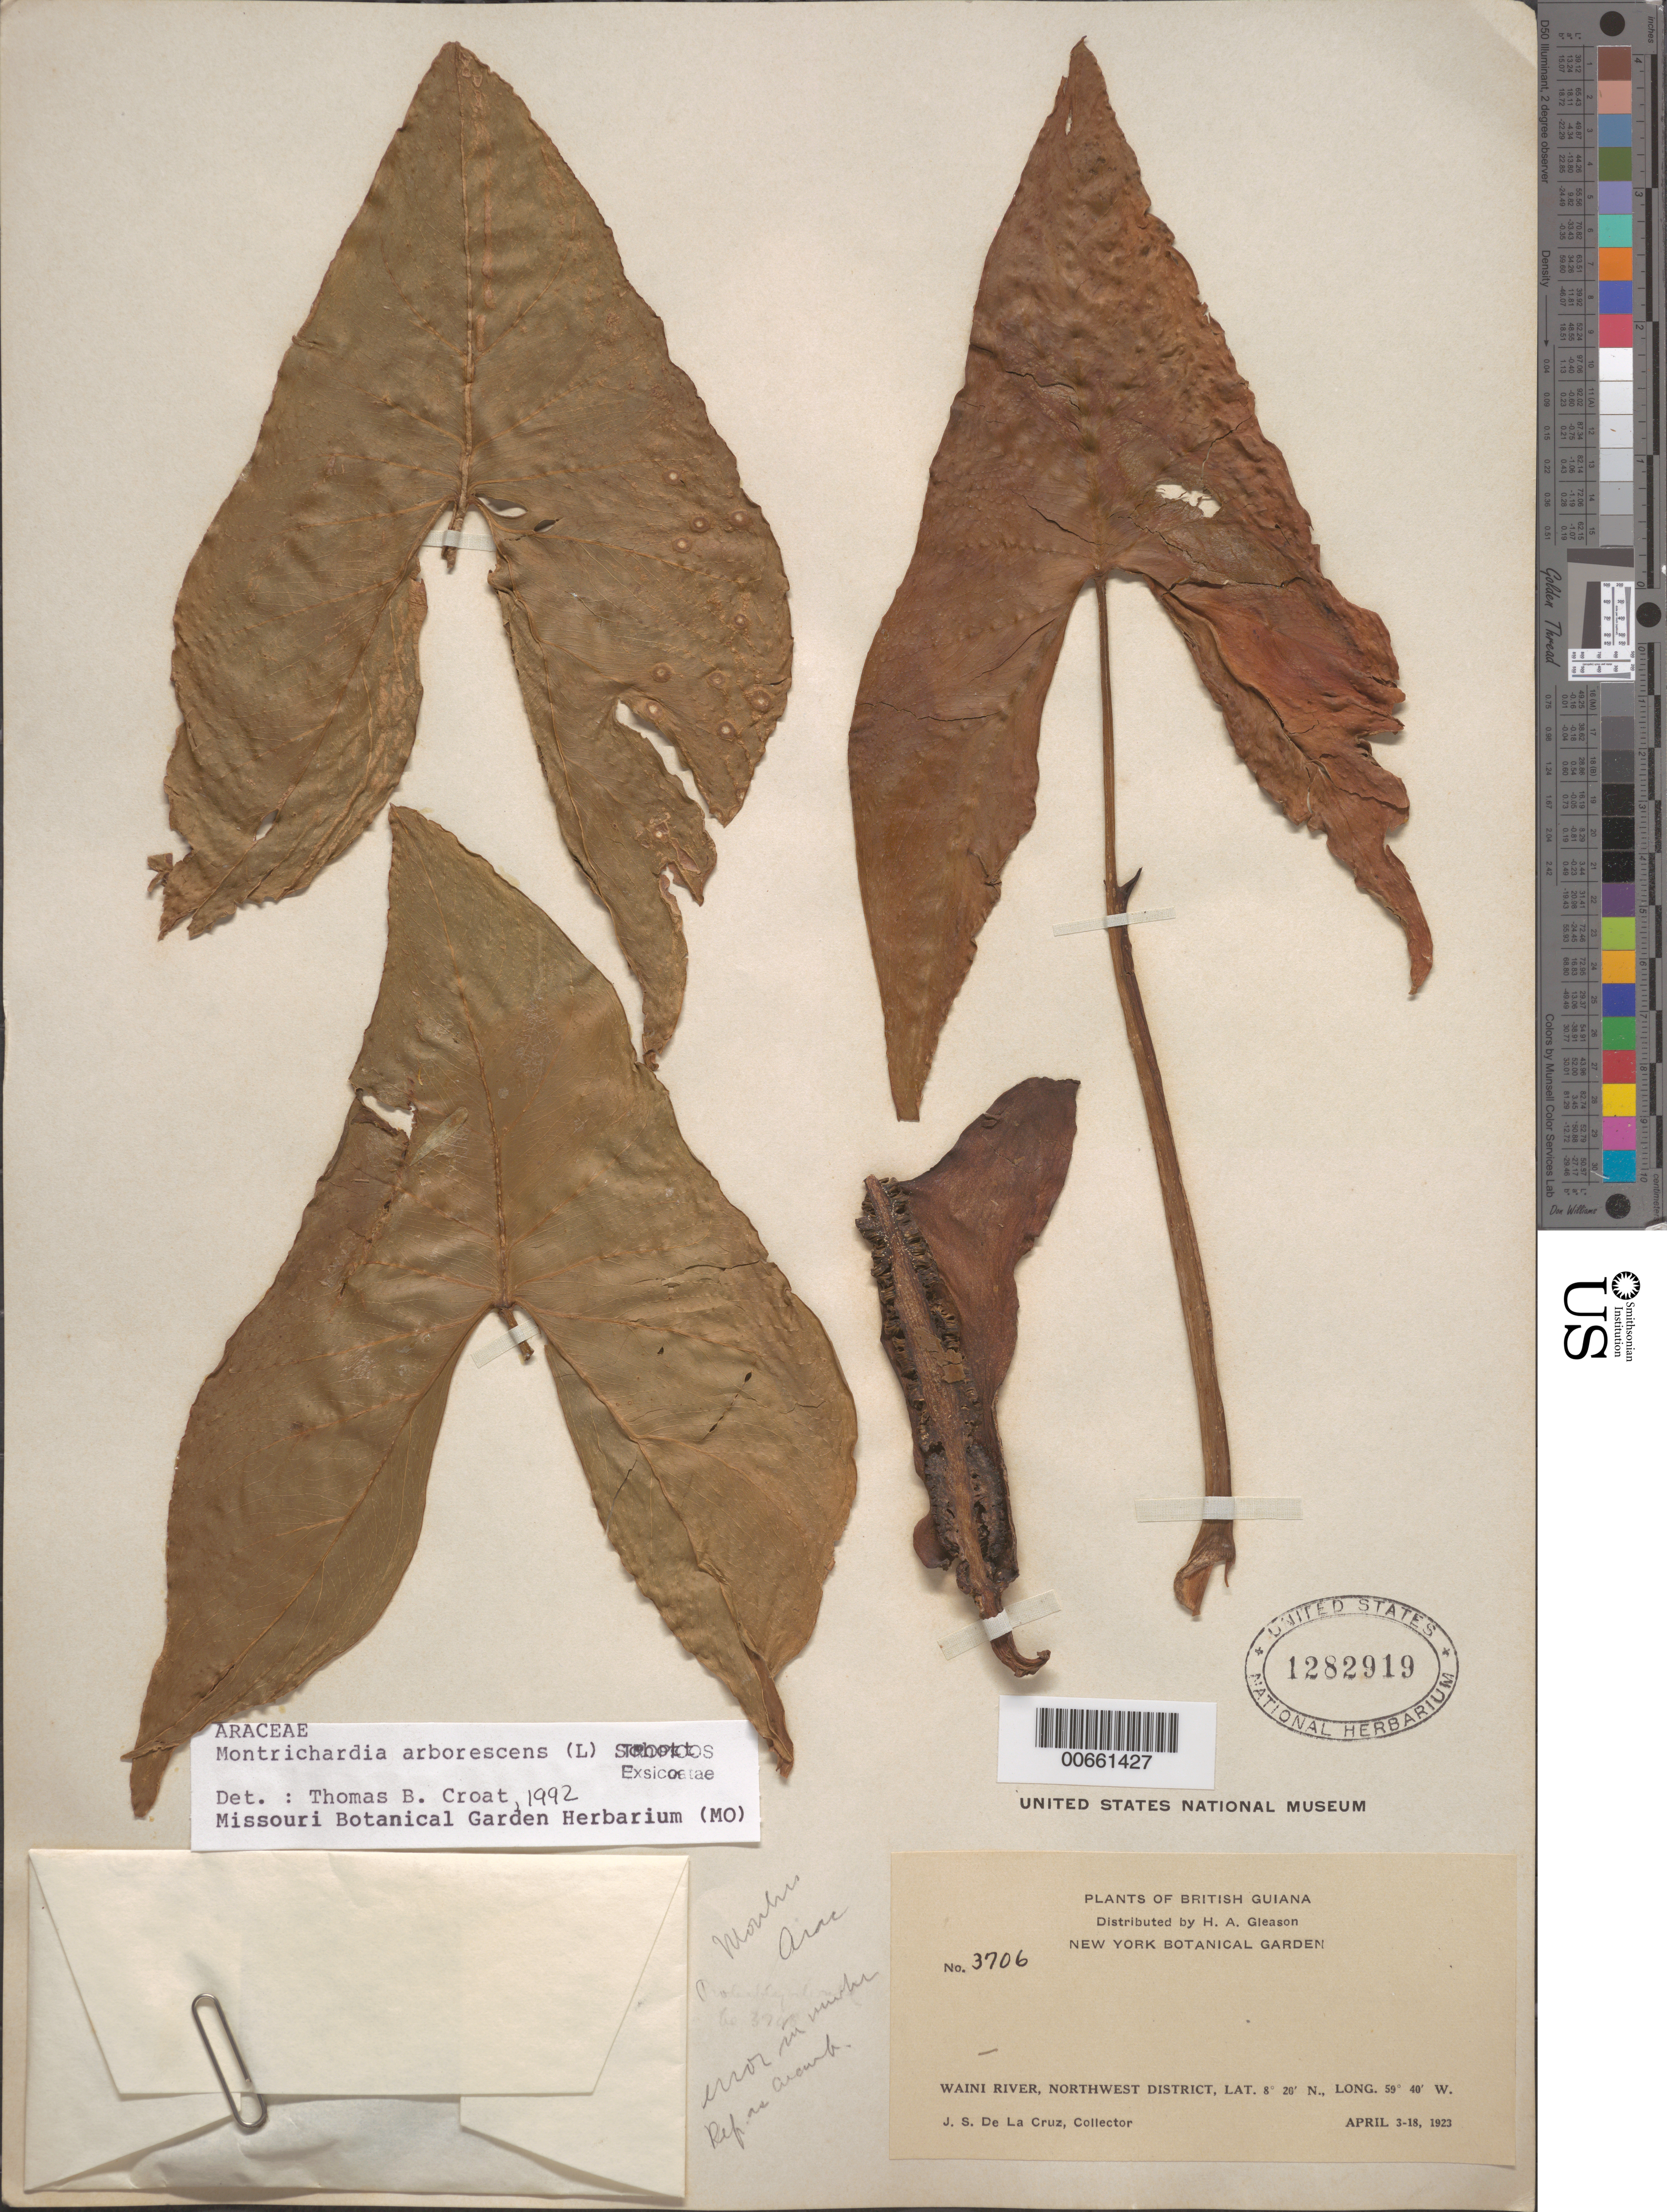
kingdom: Plantae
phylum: Tracheophyta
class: Liliopsida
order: Alismatales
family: Araceae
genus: Montrichardia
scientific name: Montrichardia arborescens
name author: (L.) Schott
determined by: Croat, Thomas B., Missouri Botanical Garden (MO)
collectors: J. S. de la Cruz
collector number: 3706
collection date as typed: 3-Apr-23 to 18-Apr-23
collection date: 1923-04-03/1923-04-18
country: Guyana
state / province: Barima-Waini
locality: Waini R., NW District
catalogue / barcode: US 1282919